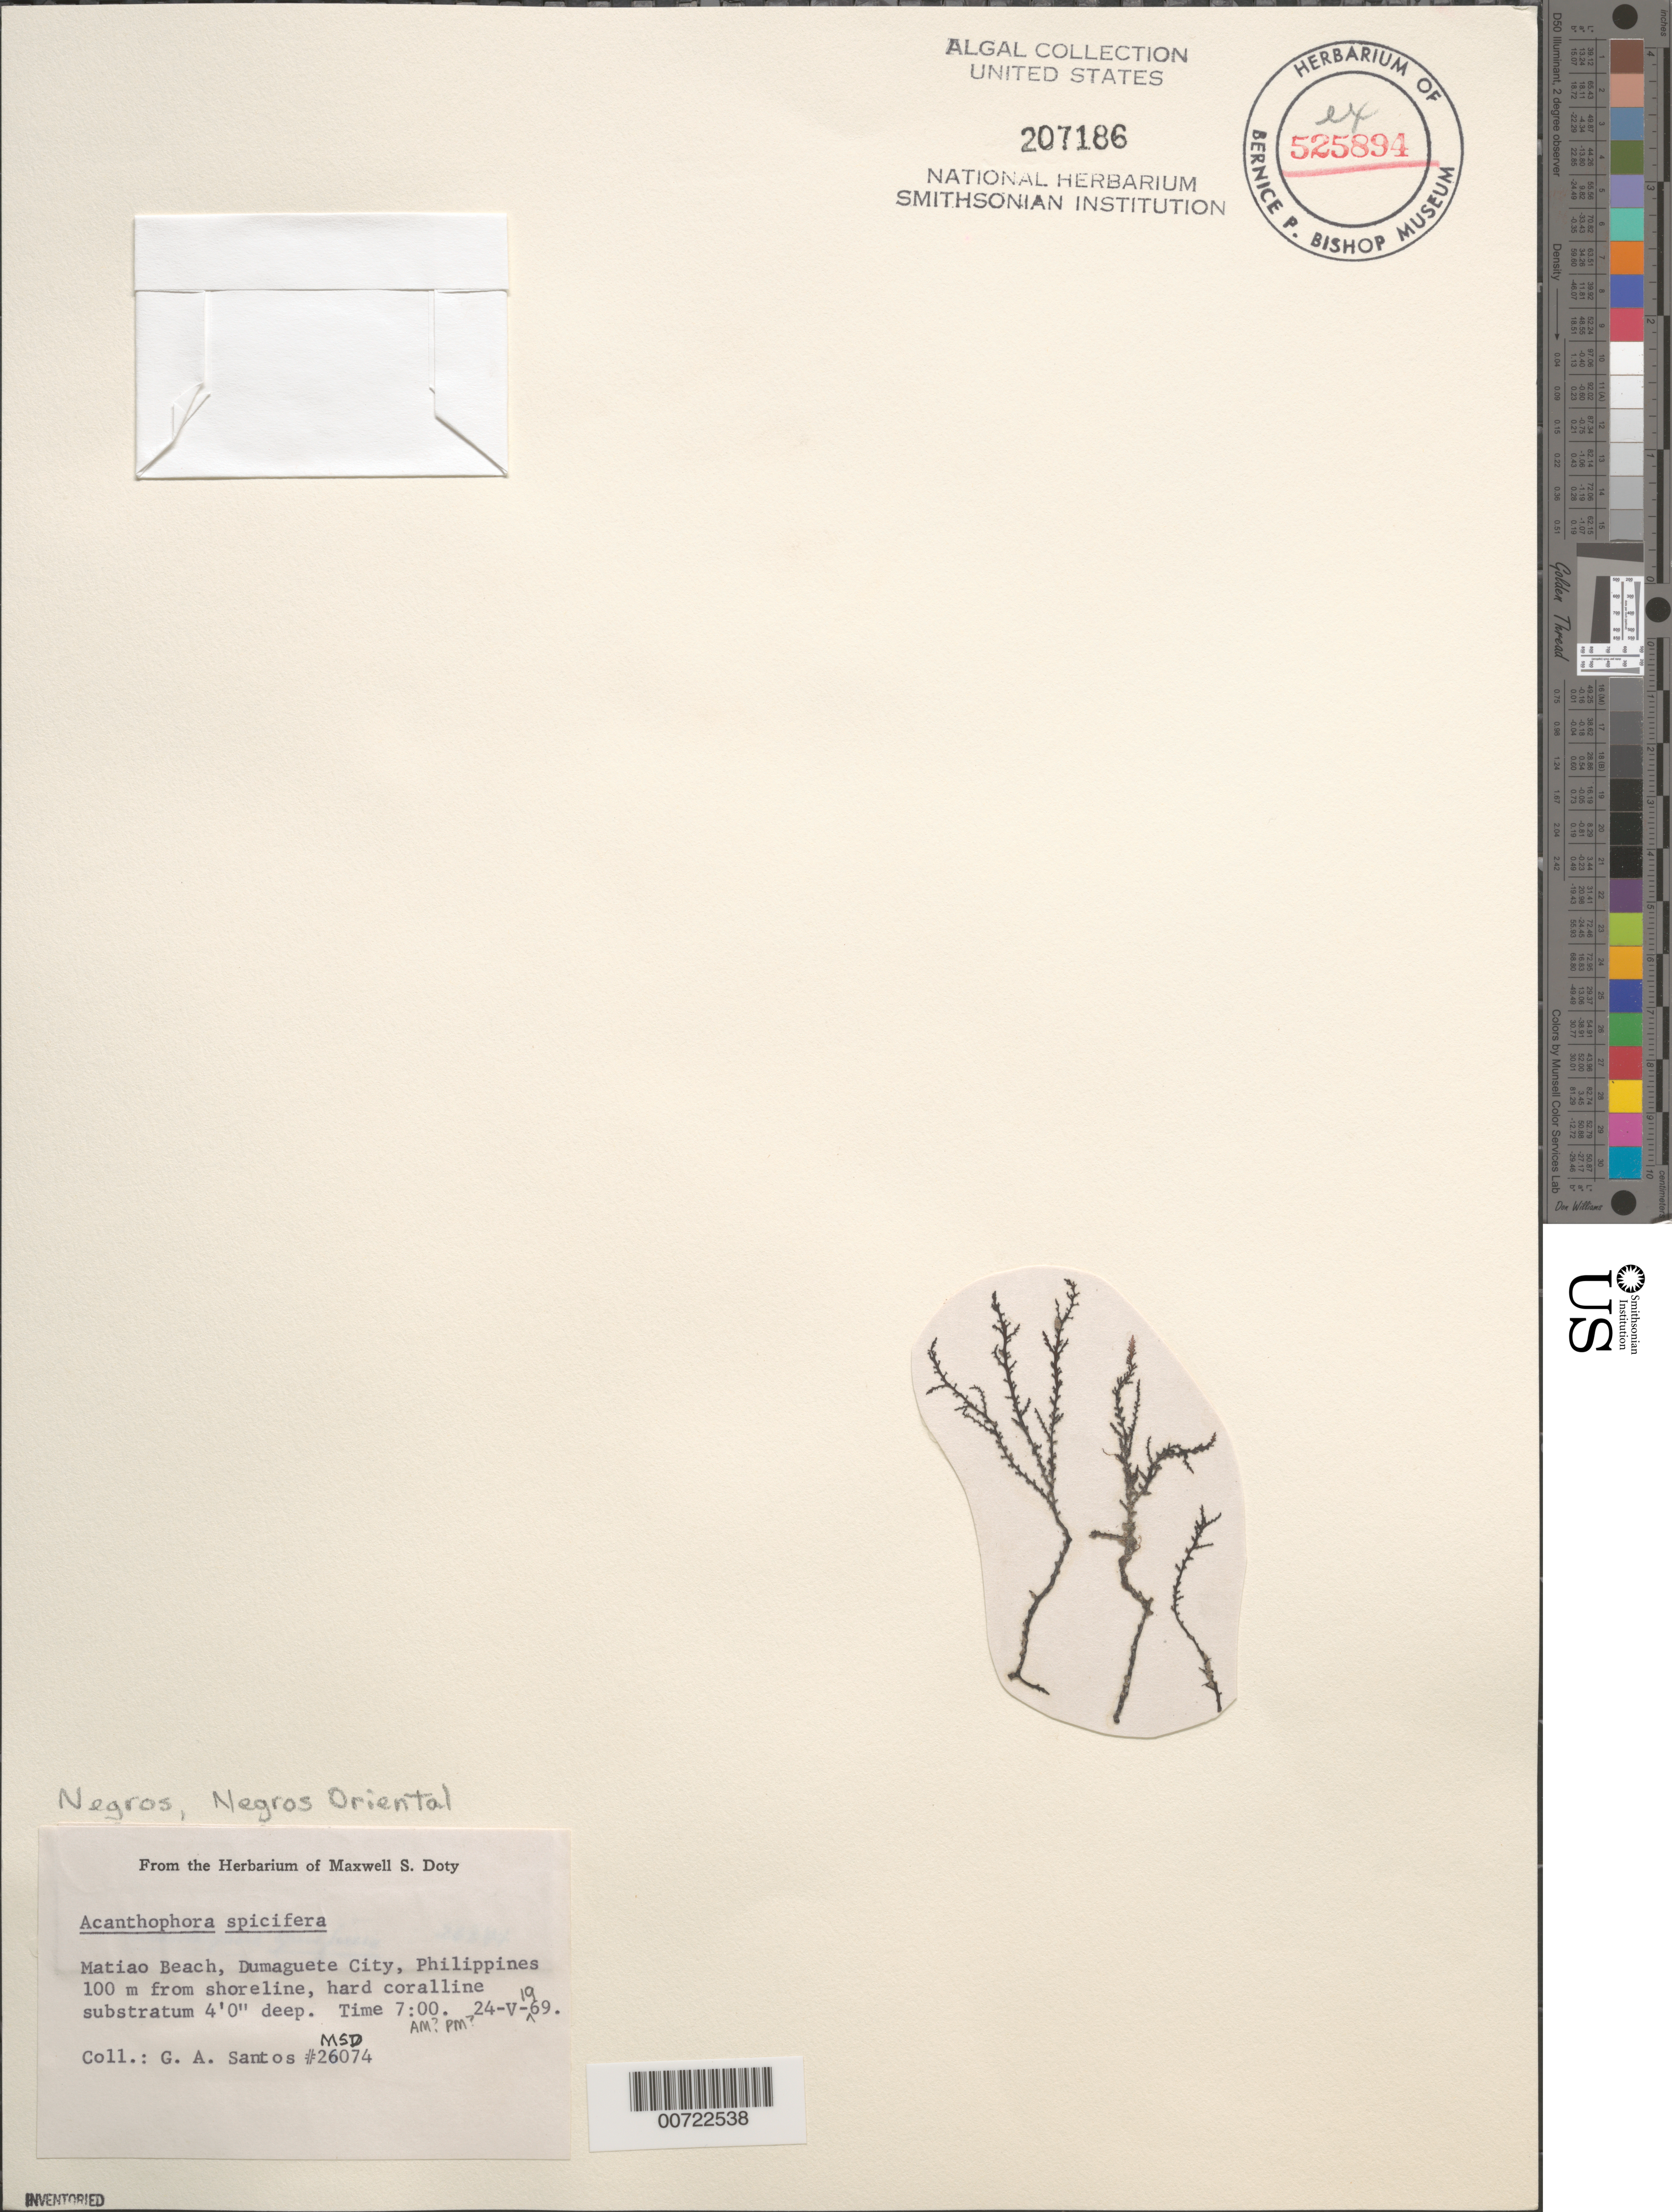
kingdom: Plantae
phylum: Rhodophyta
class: Florideophyceae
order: Ceramiales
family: Rhodomelaceae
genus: Acanthophora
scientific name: Acanthophora spicifera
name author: (Vahl) Børgesen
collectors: G. Santos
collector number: MSD 26074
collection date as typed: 24 May 1969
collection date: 1969-05-24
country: Philippines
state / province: Central Visayas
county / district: Negros Oriental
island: Negros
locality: Matiao Beach, Dumaguete City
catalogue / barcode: US 207186